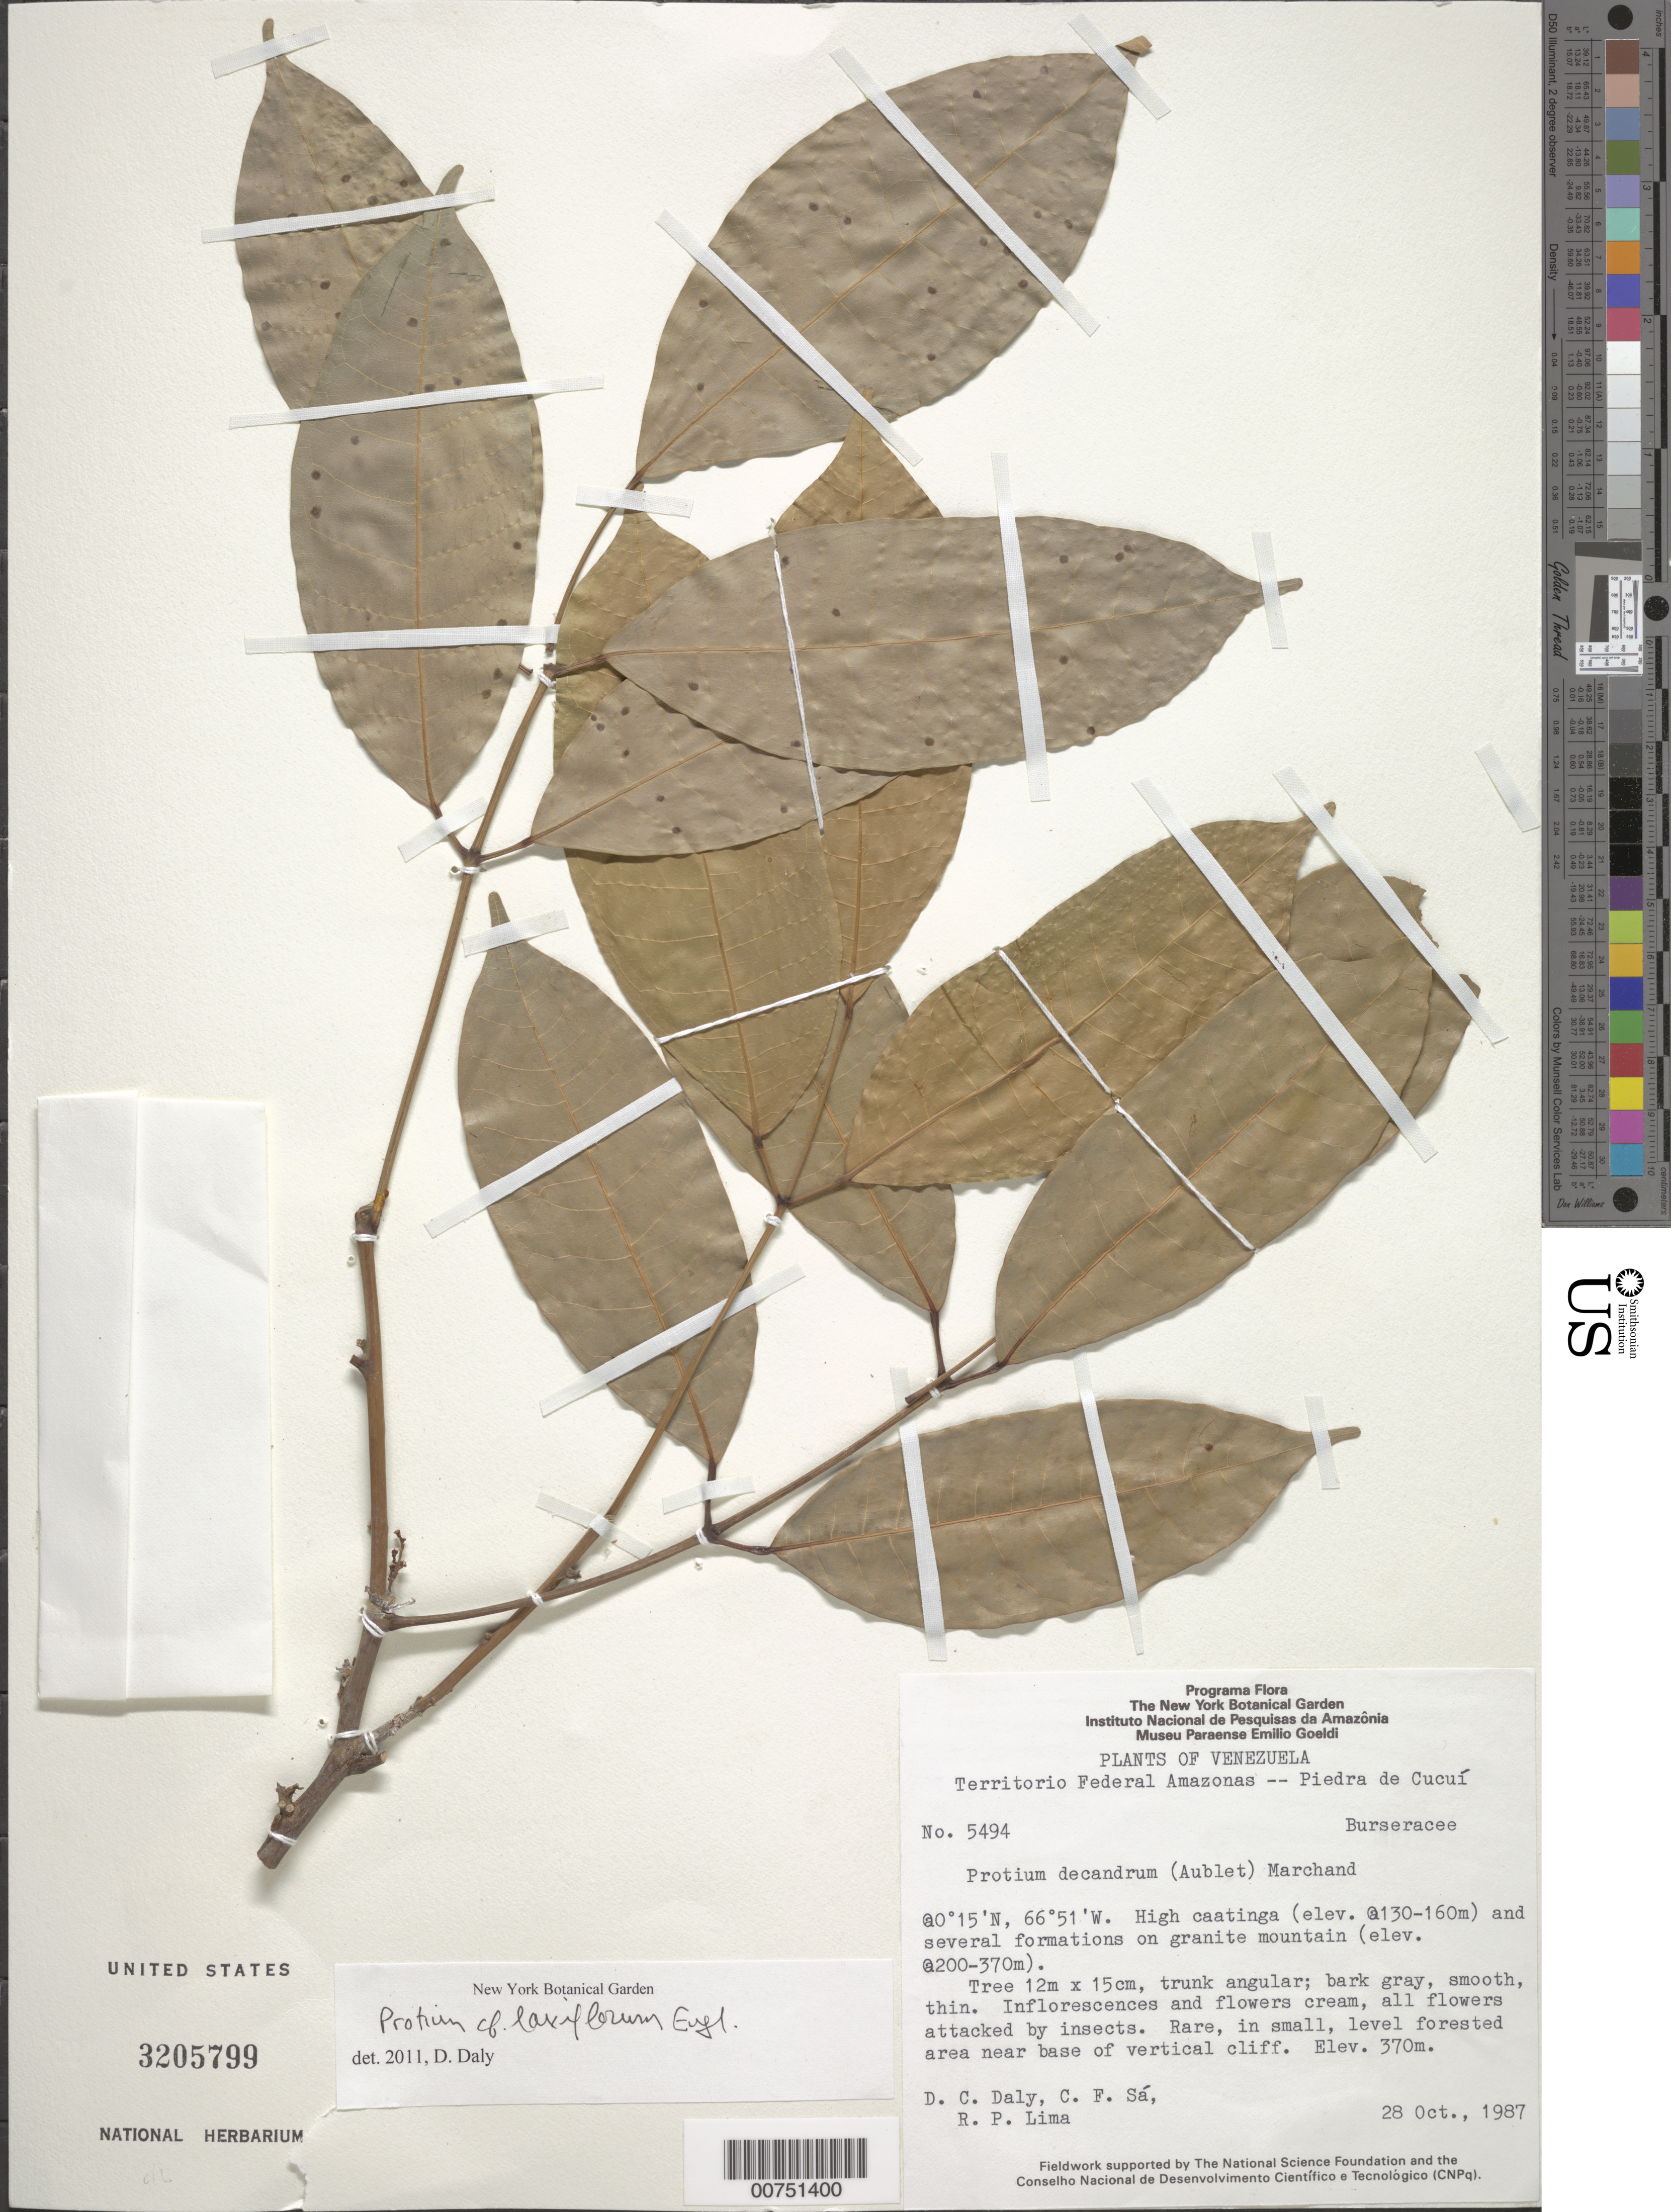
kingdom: Plantae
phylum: Tracheophyta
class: Magnoliopsida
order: Sapindales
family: Burseraceae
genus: Protium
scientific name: Protium laxiflorum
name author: Engl.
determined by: Daly, D. C.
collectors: D. C. Daly, C. Sa & R. P. Lima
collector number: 5494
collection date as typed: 28-Oct-87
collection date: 1987-10-28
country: Venezuela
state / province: Amazonas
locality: Piedra de Cucuí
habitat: High caatinga (elev.130-160m) and several formations on granite mountain (elev. 200-370m); In small, level forested area near base of vertical cliff.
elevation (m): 130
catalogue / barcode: US 3205799